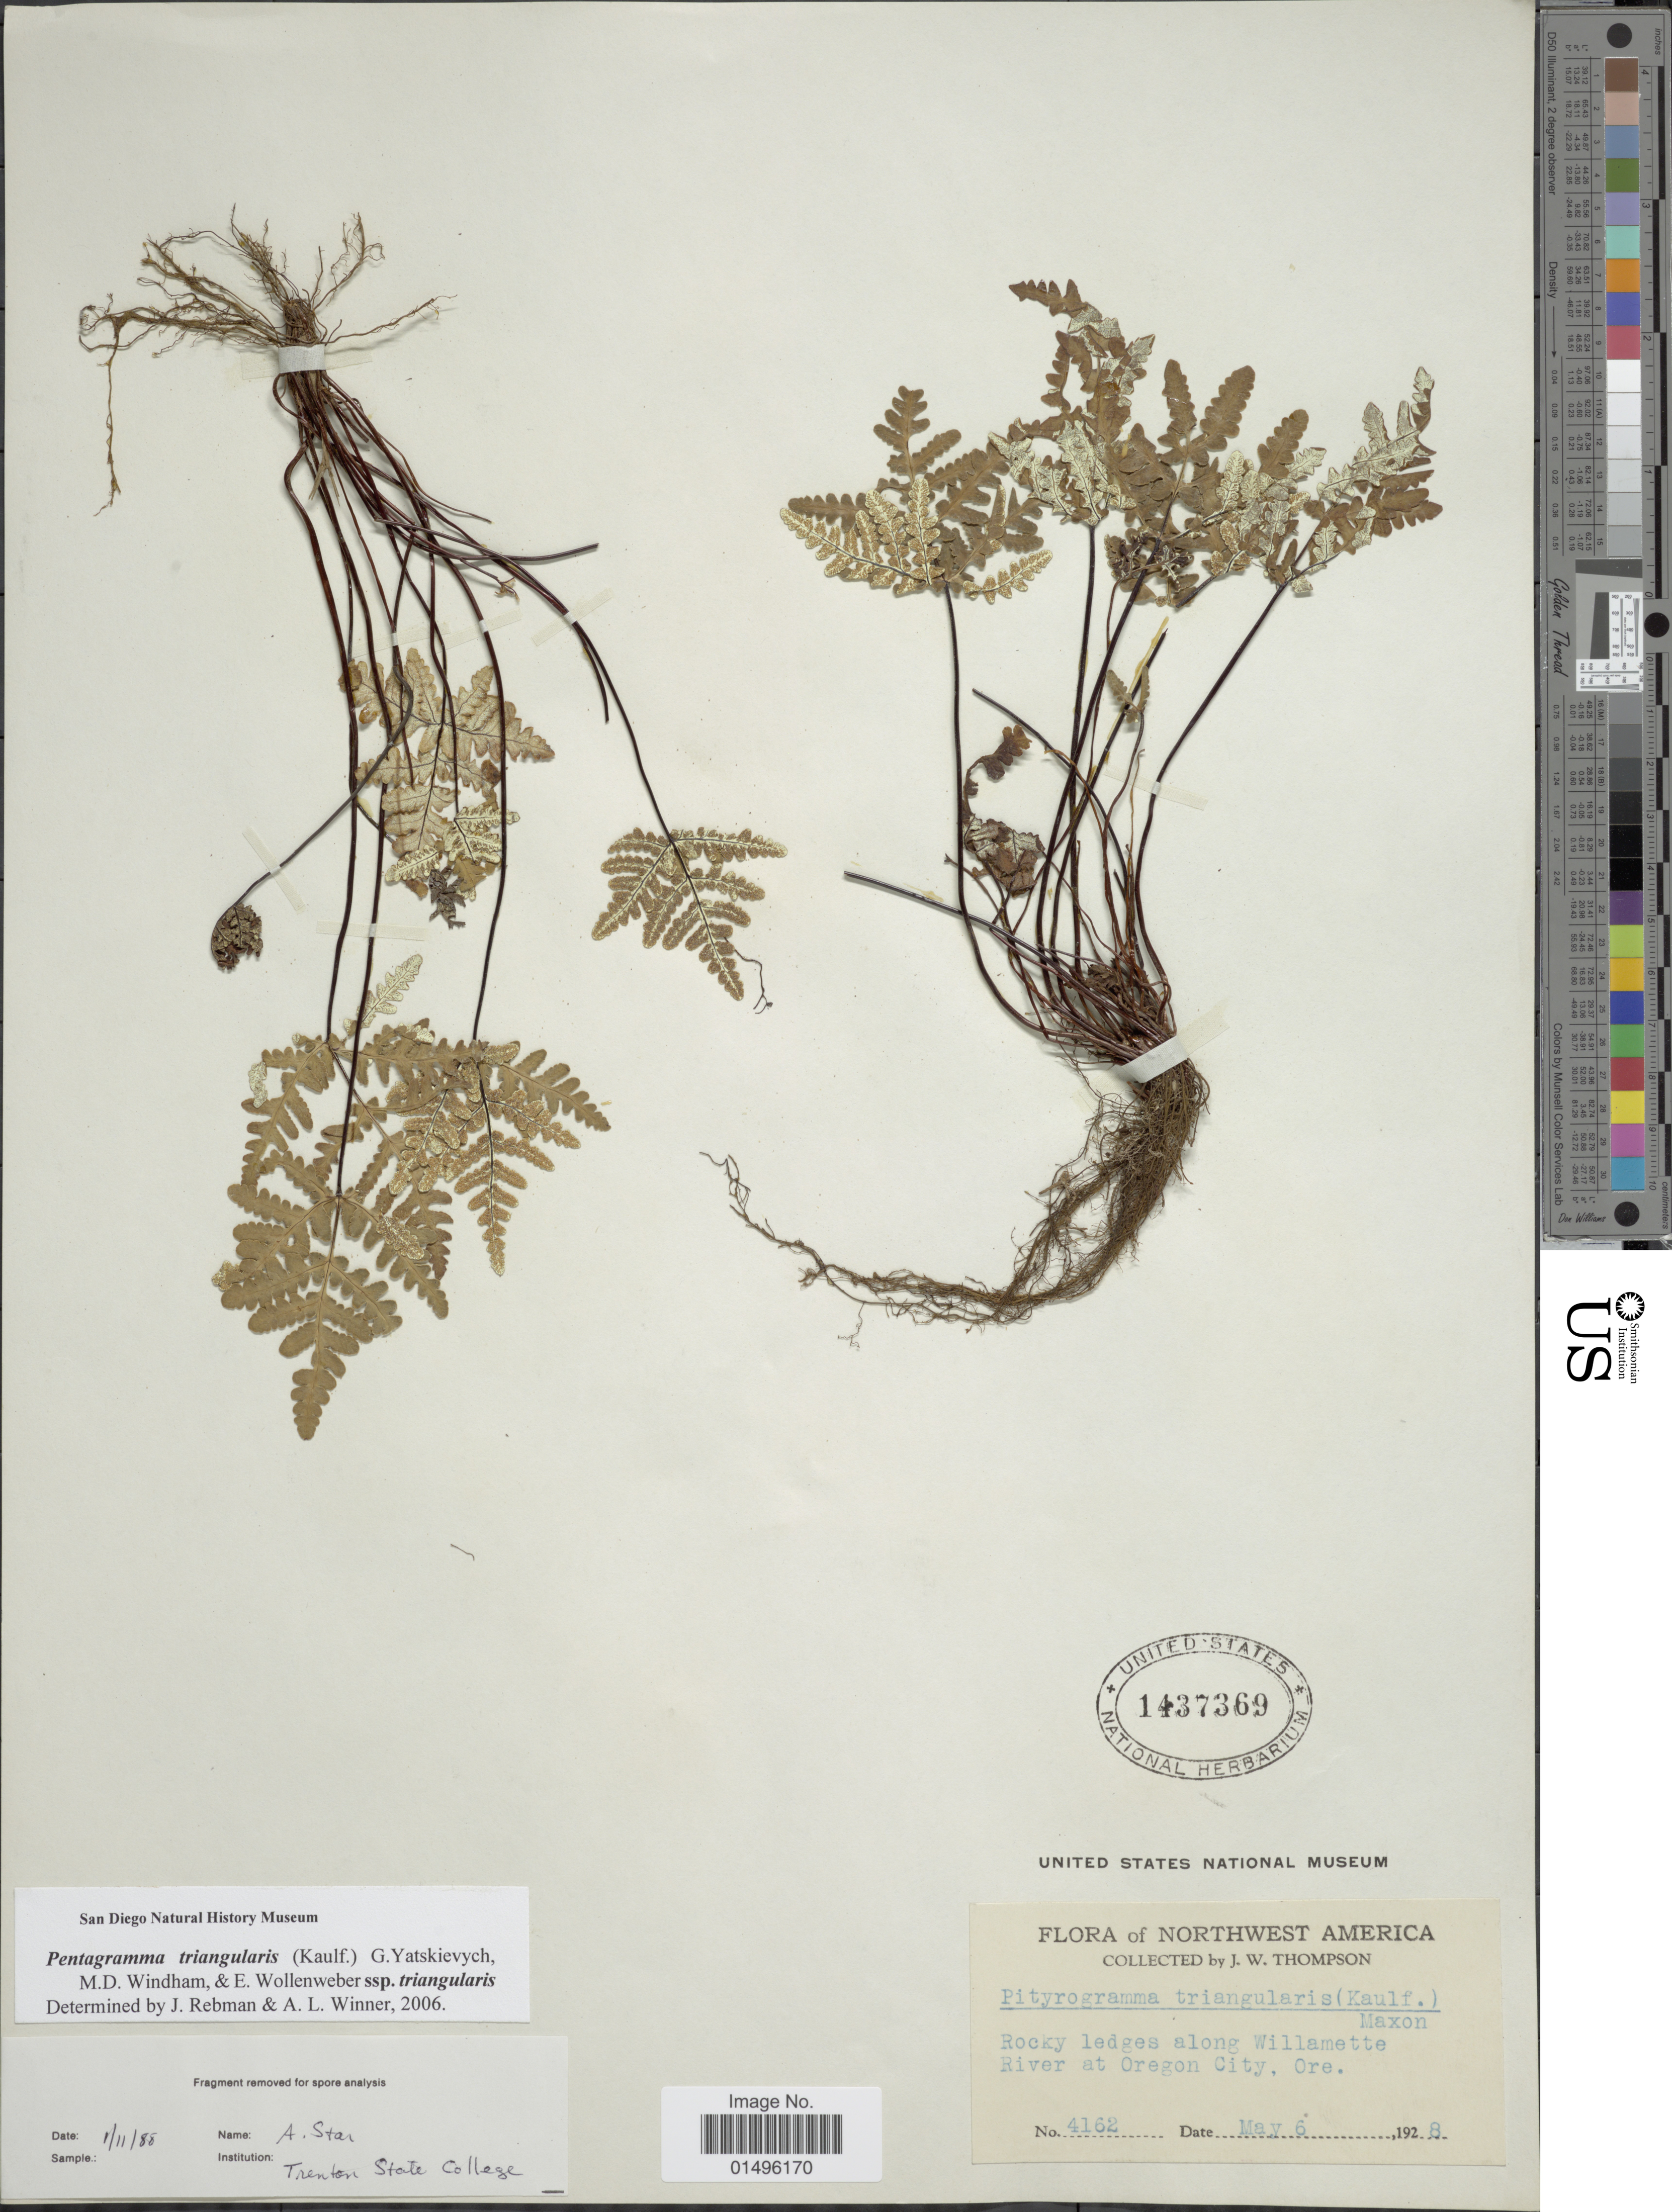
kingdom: Plantae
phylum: Tracheophyta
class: Polypodiopsida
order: Polypodiales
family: Pteridaceae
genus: Pentagramma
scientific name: Pentagramma triangularis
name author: (Kaulf.) Yatsk. et al.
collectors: J. W. Thompson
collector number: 4162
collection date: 1928-05-06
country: United States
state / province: Oregon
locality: Northwest America, along Willamette River at Oregon City.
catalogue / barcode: US 1437369